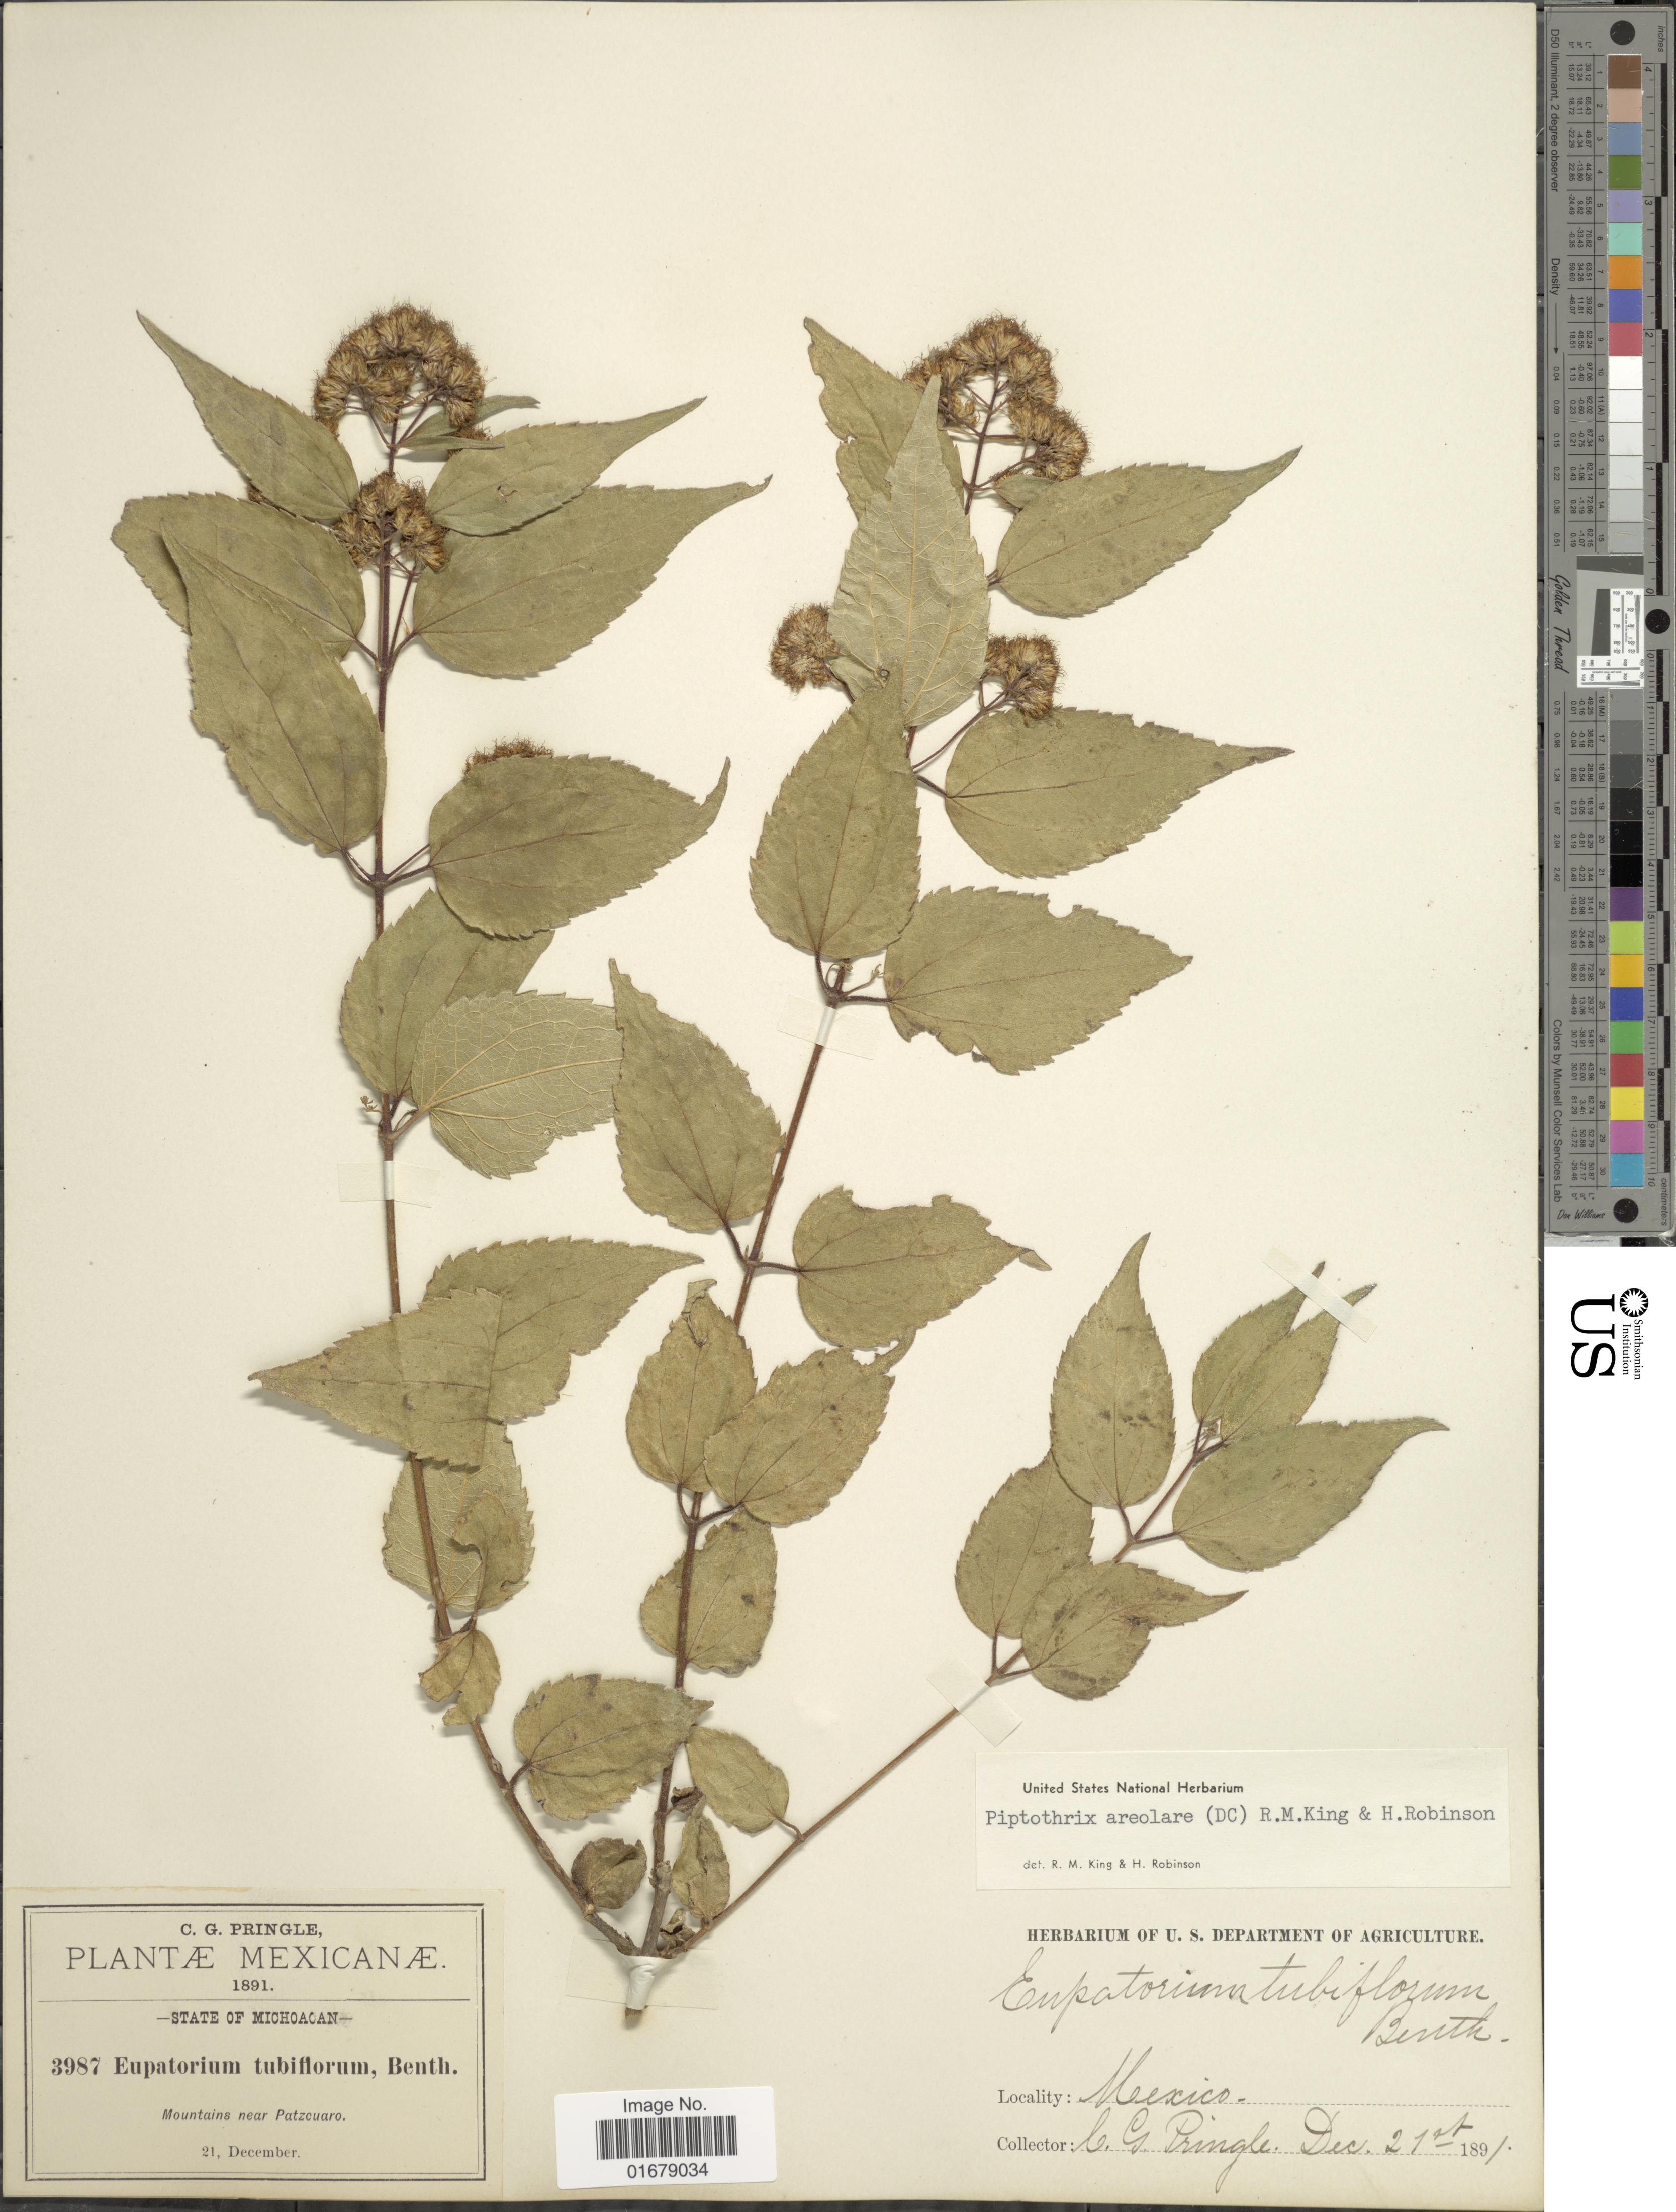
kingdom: Plantae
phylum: Tracheophyta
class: Magnoliopsida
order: Asterales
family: Asteraceae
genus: Piptothrix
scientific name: Piptothrix areolaris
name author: (DC.) R.M. King & H. Rob.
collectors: C. G. Pringle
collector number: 3987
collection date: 1891-12-21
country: Mexico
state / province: Michoacán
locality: State of Michoacán. Mountains near Patzcuaro. Mexico